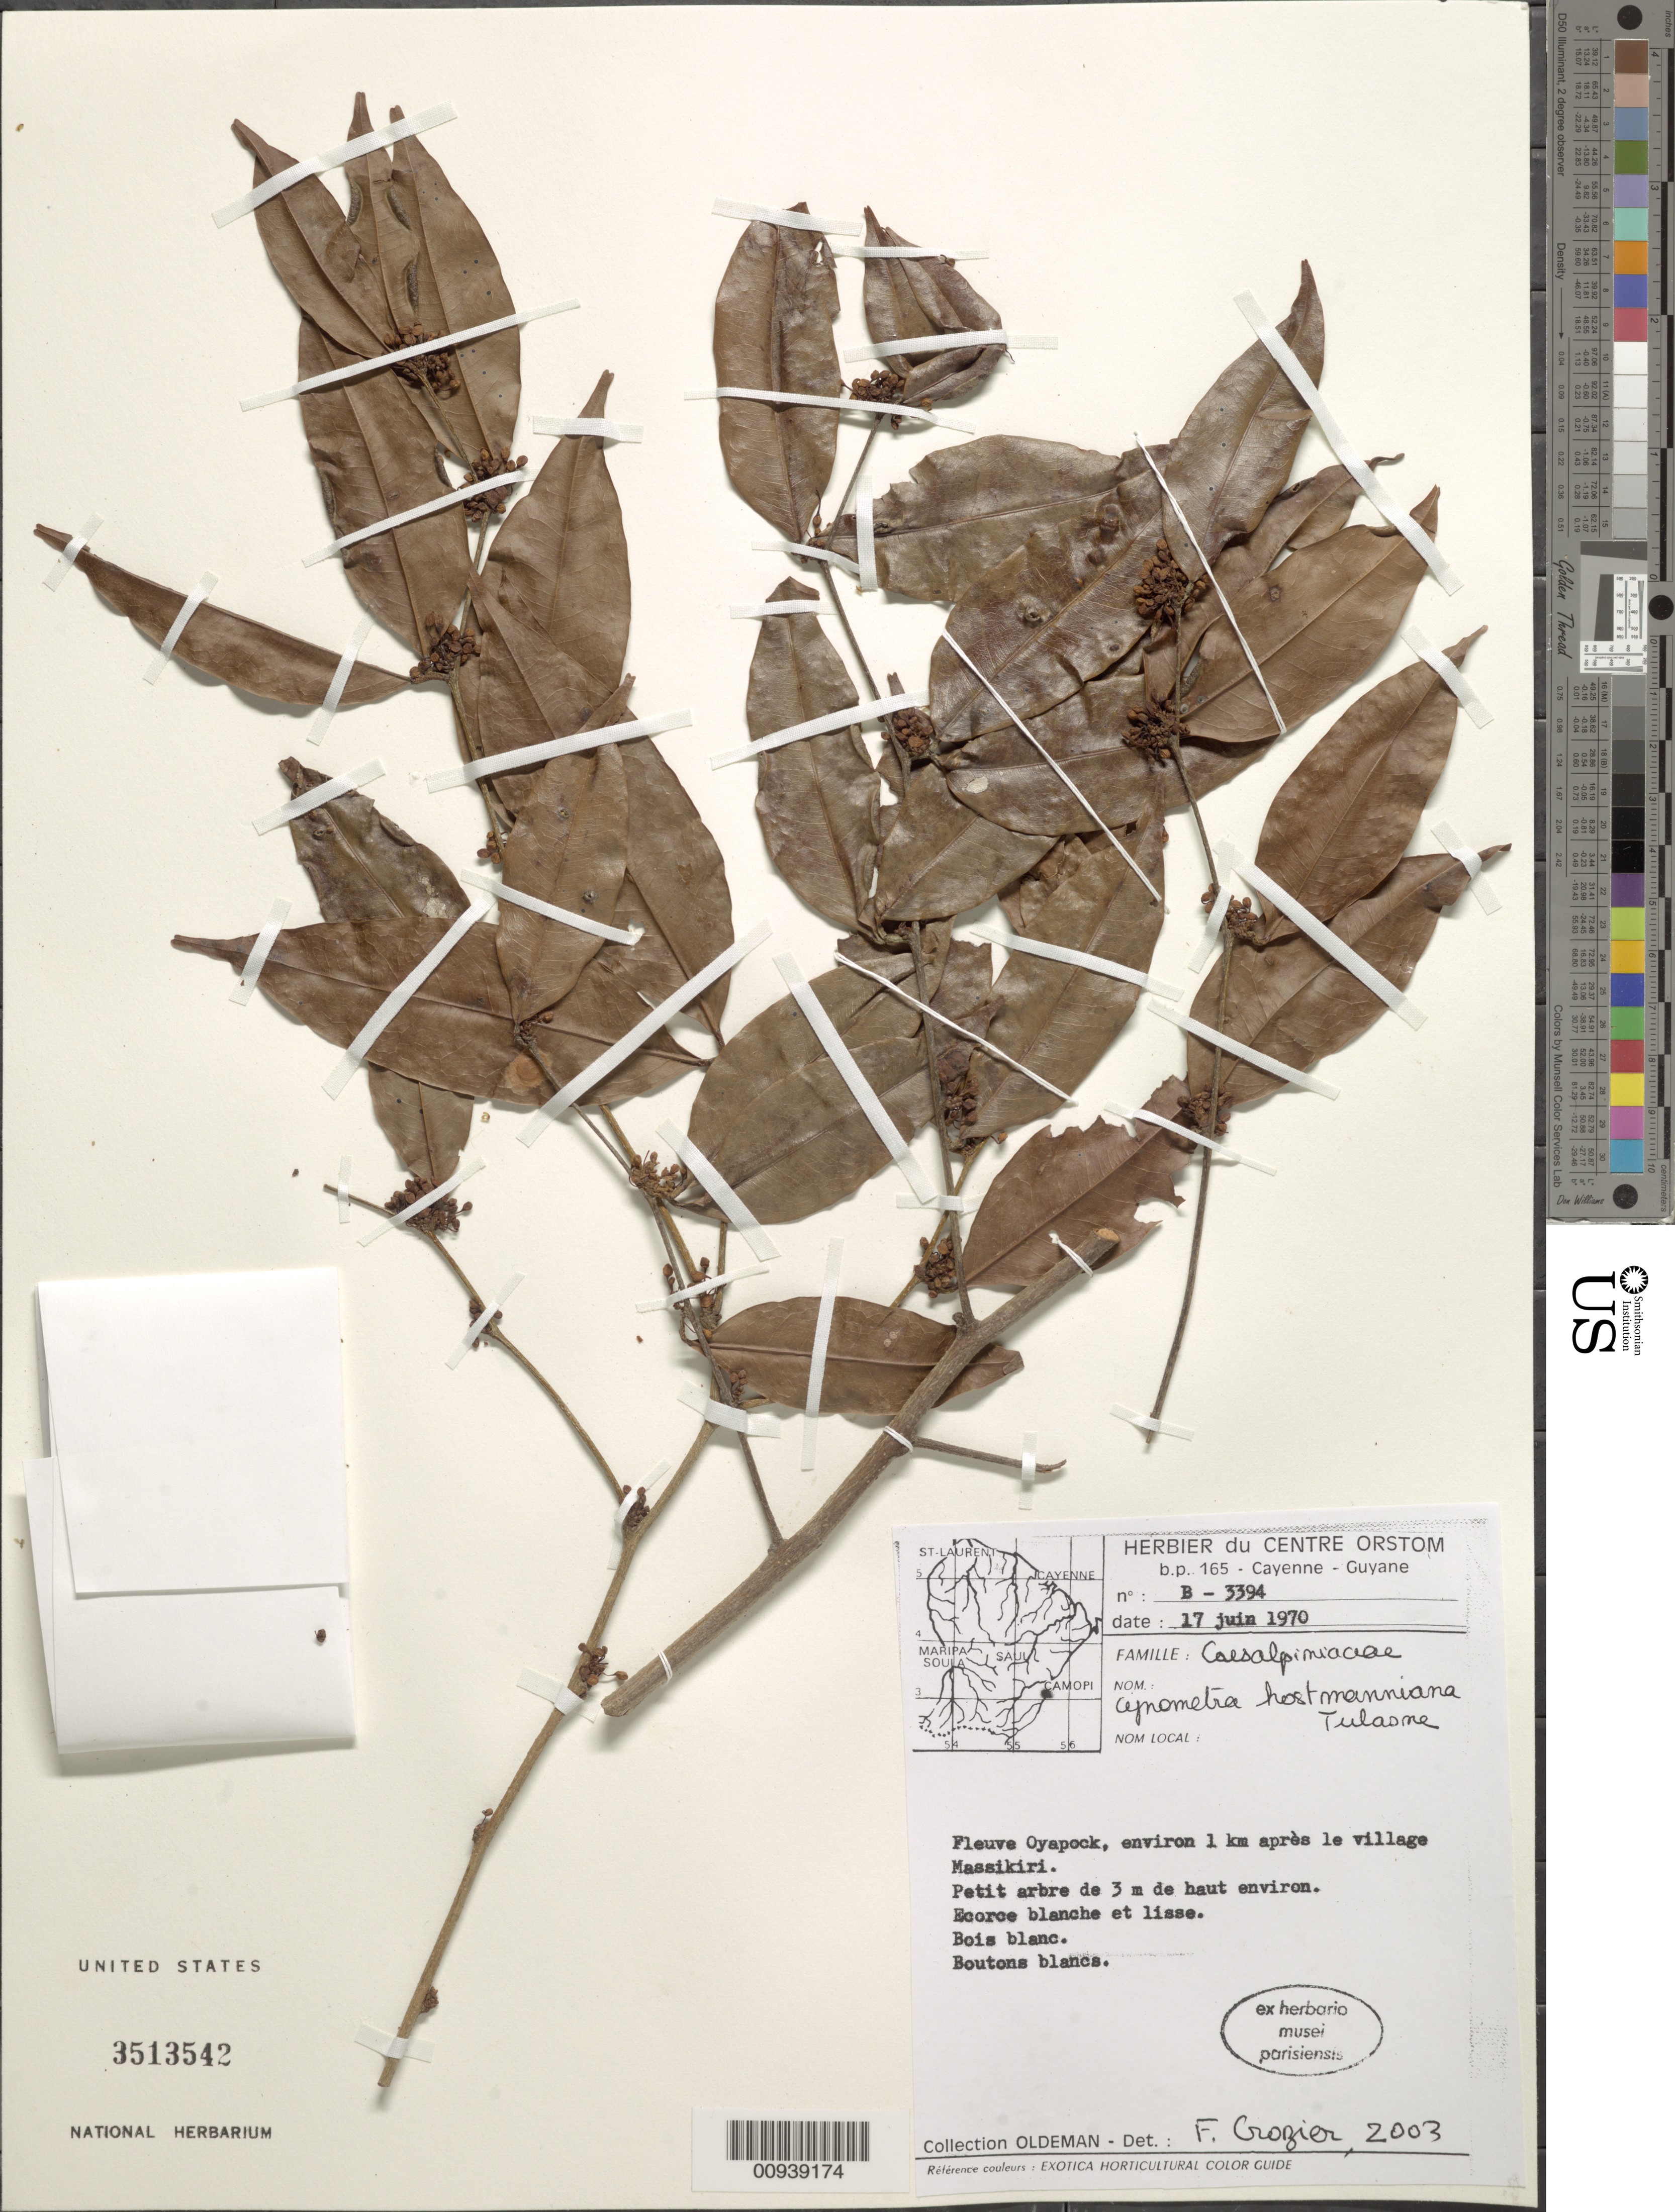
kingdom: Plantae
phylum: Tracheophyta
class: Magnoliopsida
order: Fabales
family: Fabaceae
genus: Cynometra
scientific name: Cynometra hostmanniana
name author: Tul.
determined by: Crozier, F.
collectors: R. Oldeman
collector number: B 3394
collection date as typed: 17-Jun-70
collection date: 1970-06-17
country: French Guiana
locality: Rivière Oyapock, env. 1 km après le village Massikiri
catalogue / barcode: US 3513542